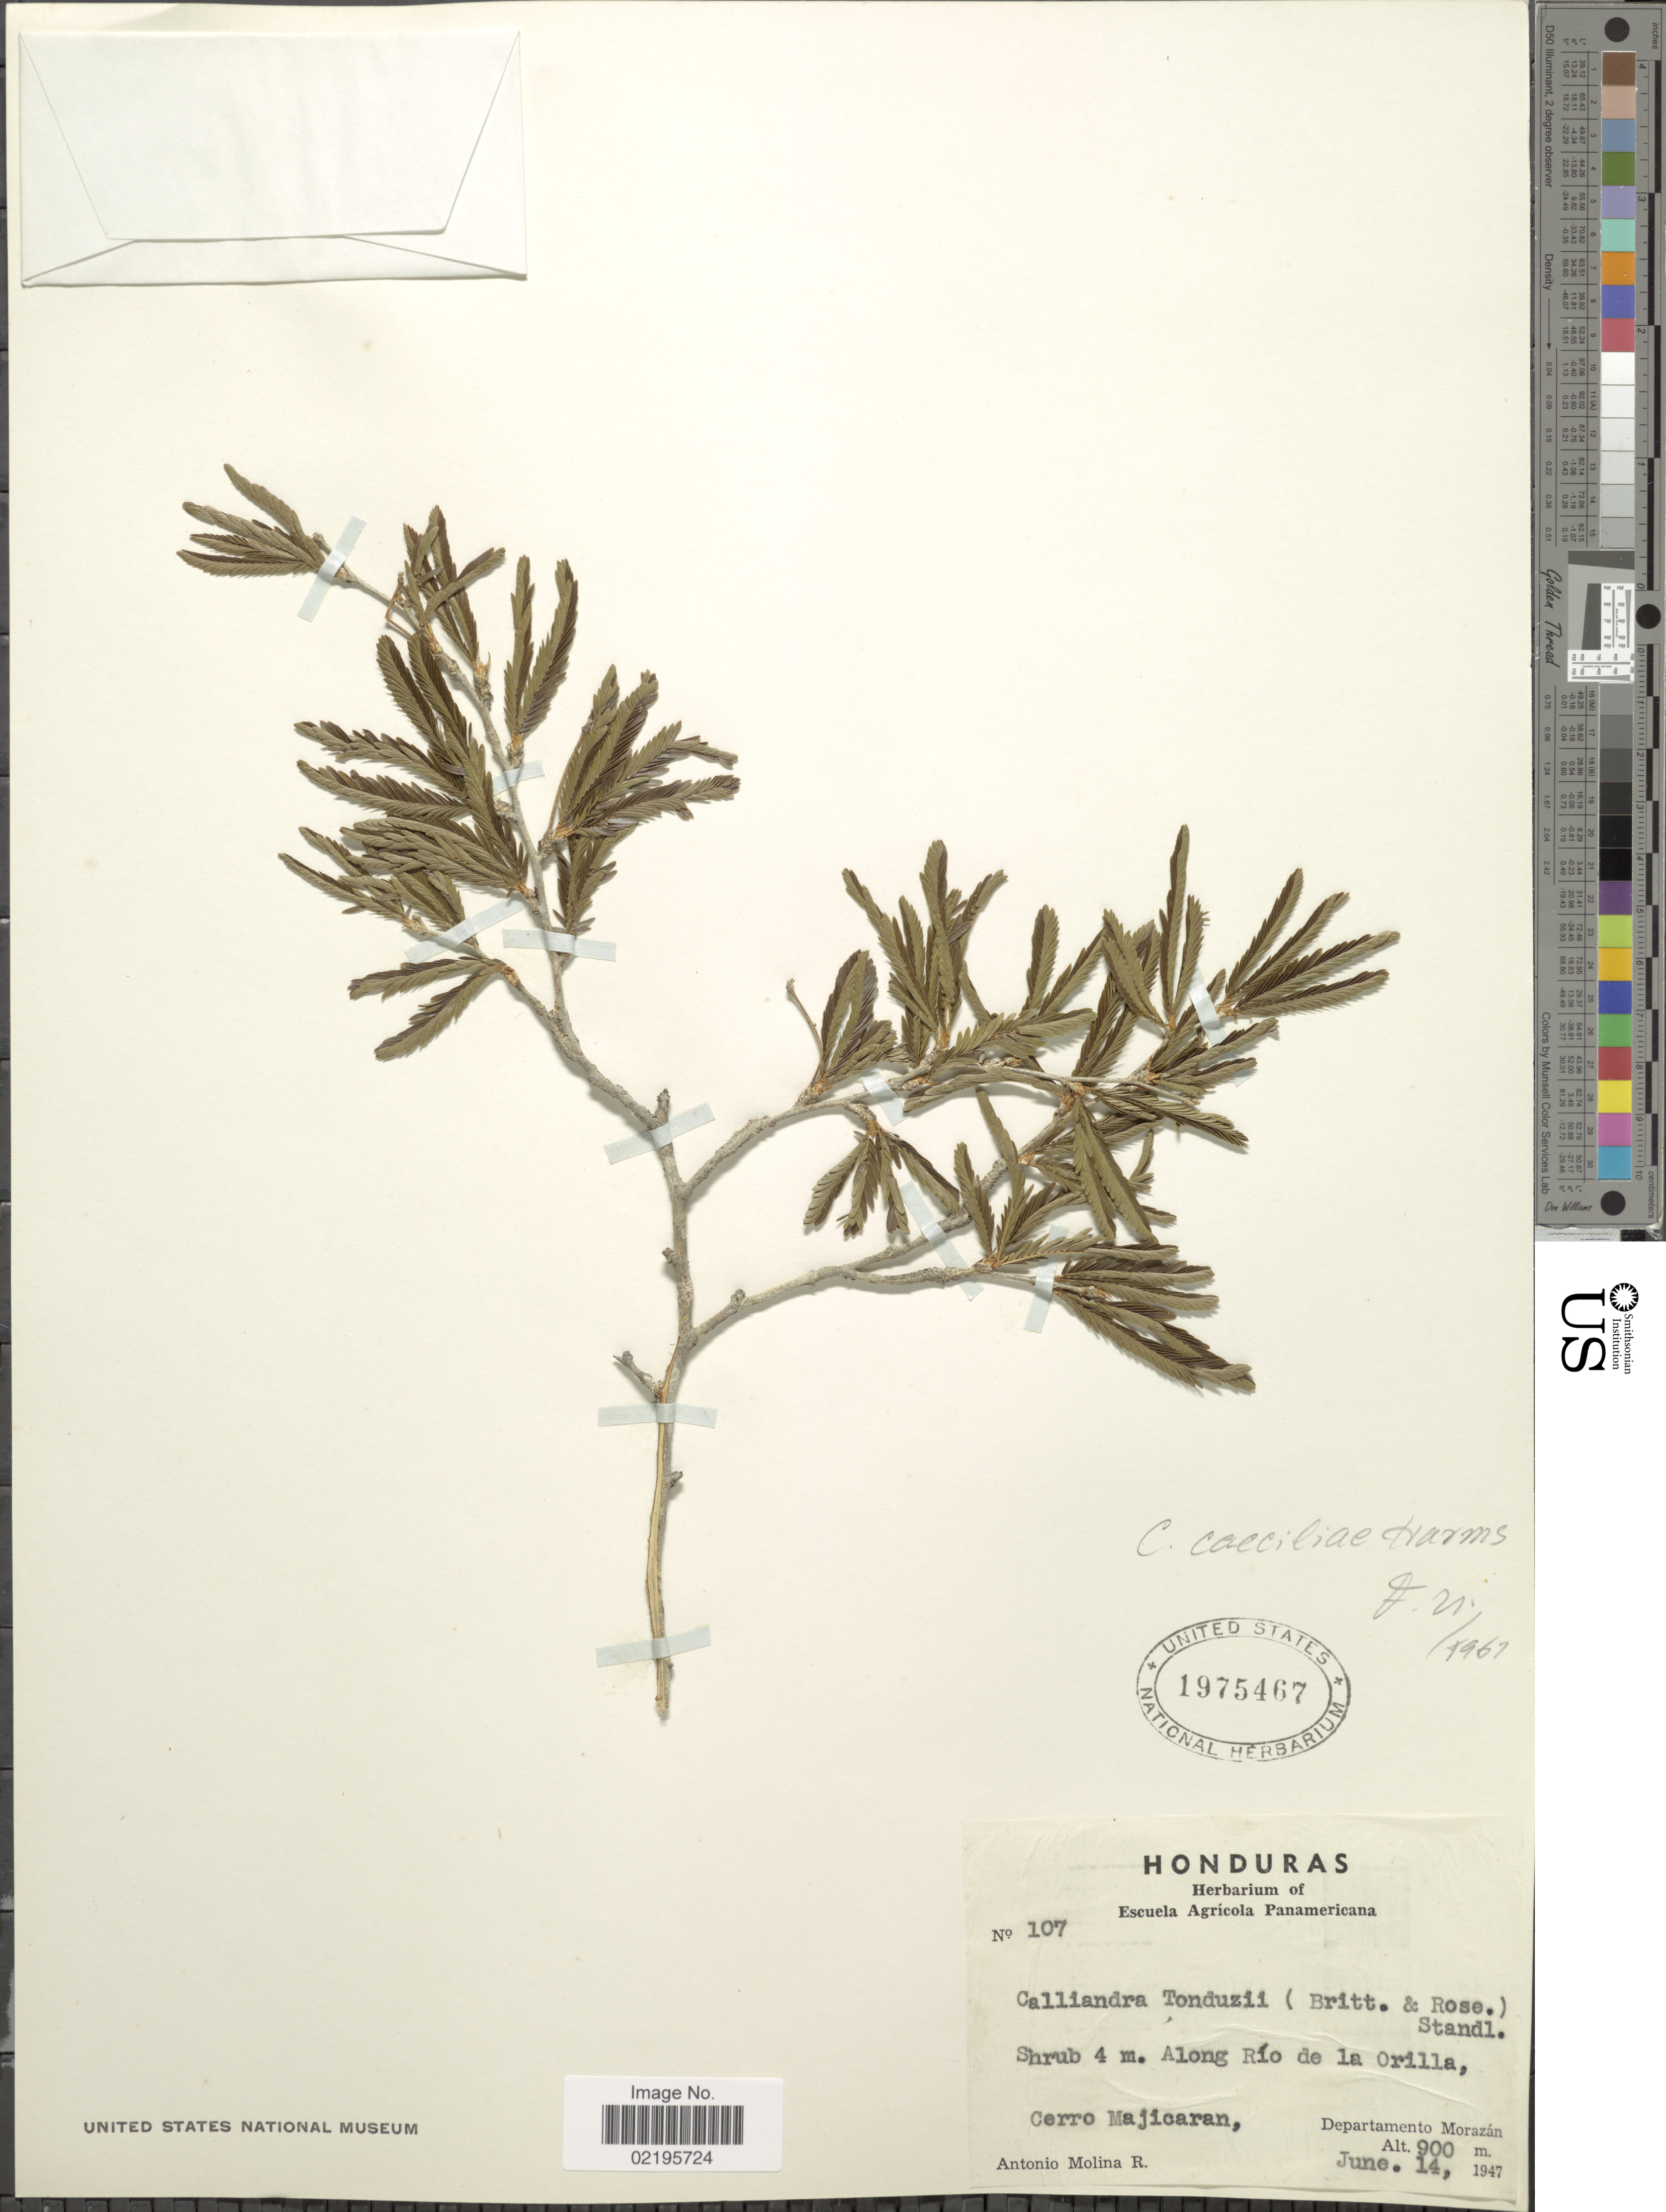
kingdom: Plantae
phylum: Tracheophyta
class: Magnoliopsida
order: Fabales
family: Fabaceae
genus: Calliandra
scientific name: Calliandra caeciliae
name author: Harms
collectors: A. Molina R.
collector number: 107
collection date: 1947-06-14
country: Honduras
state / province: Fco. Morazán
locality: Along Rio de la Orilla, Cerro Majicaran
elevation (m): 900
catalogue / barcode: US 1975467